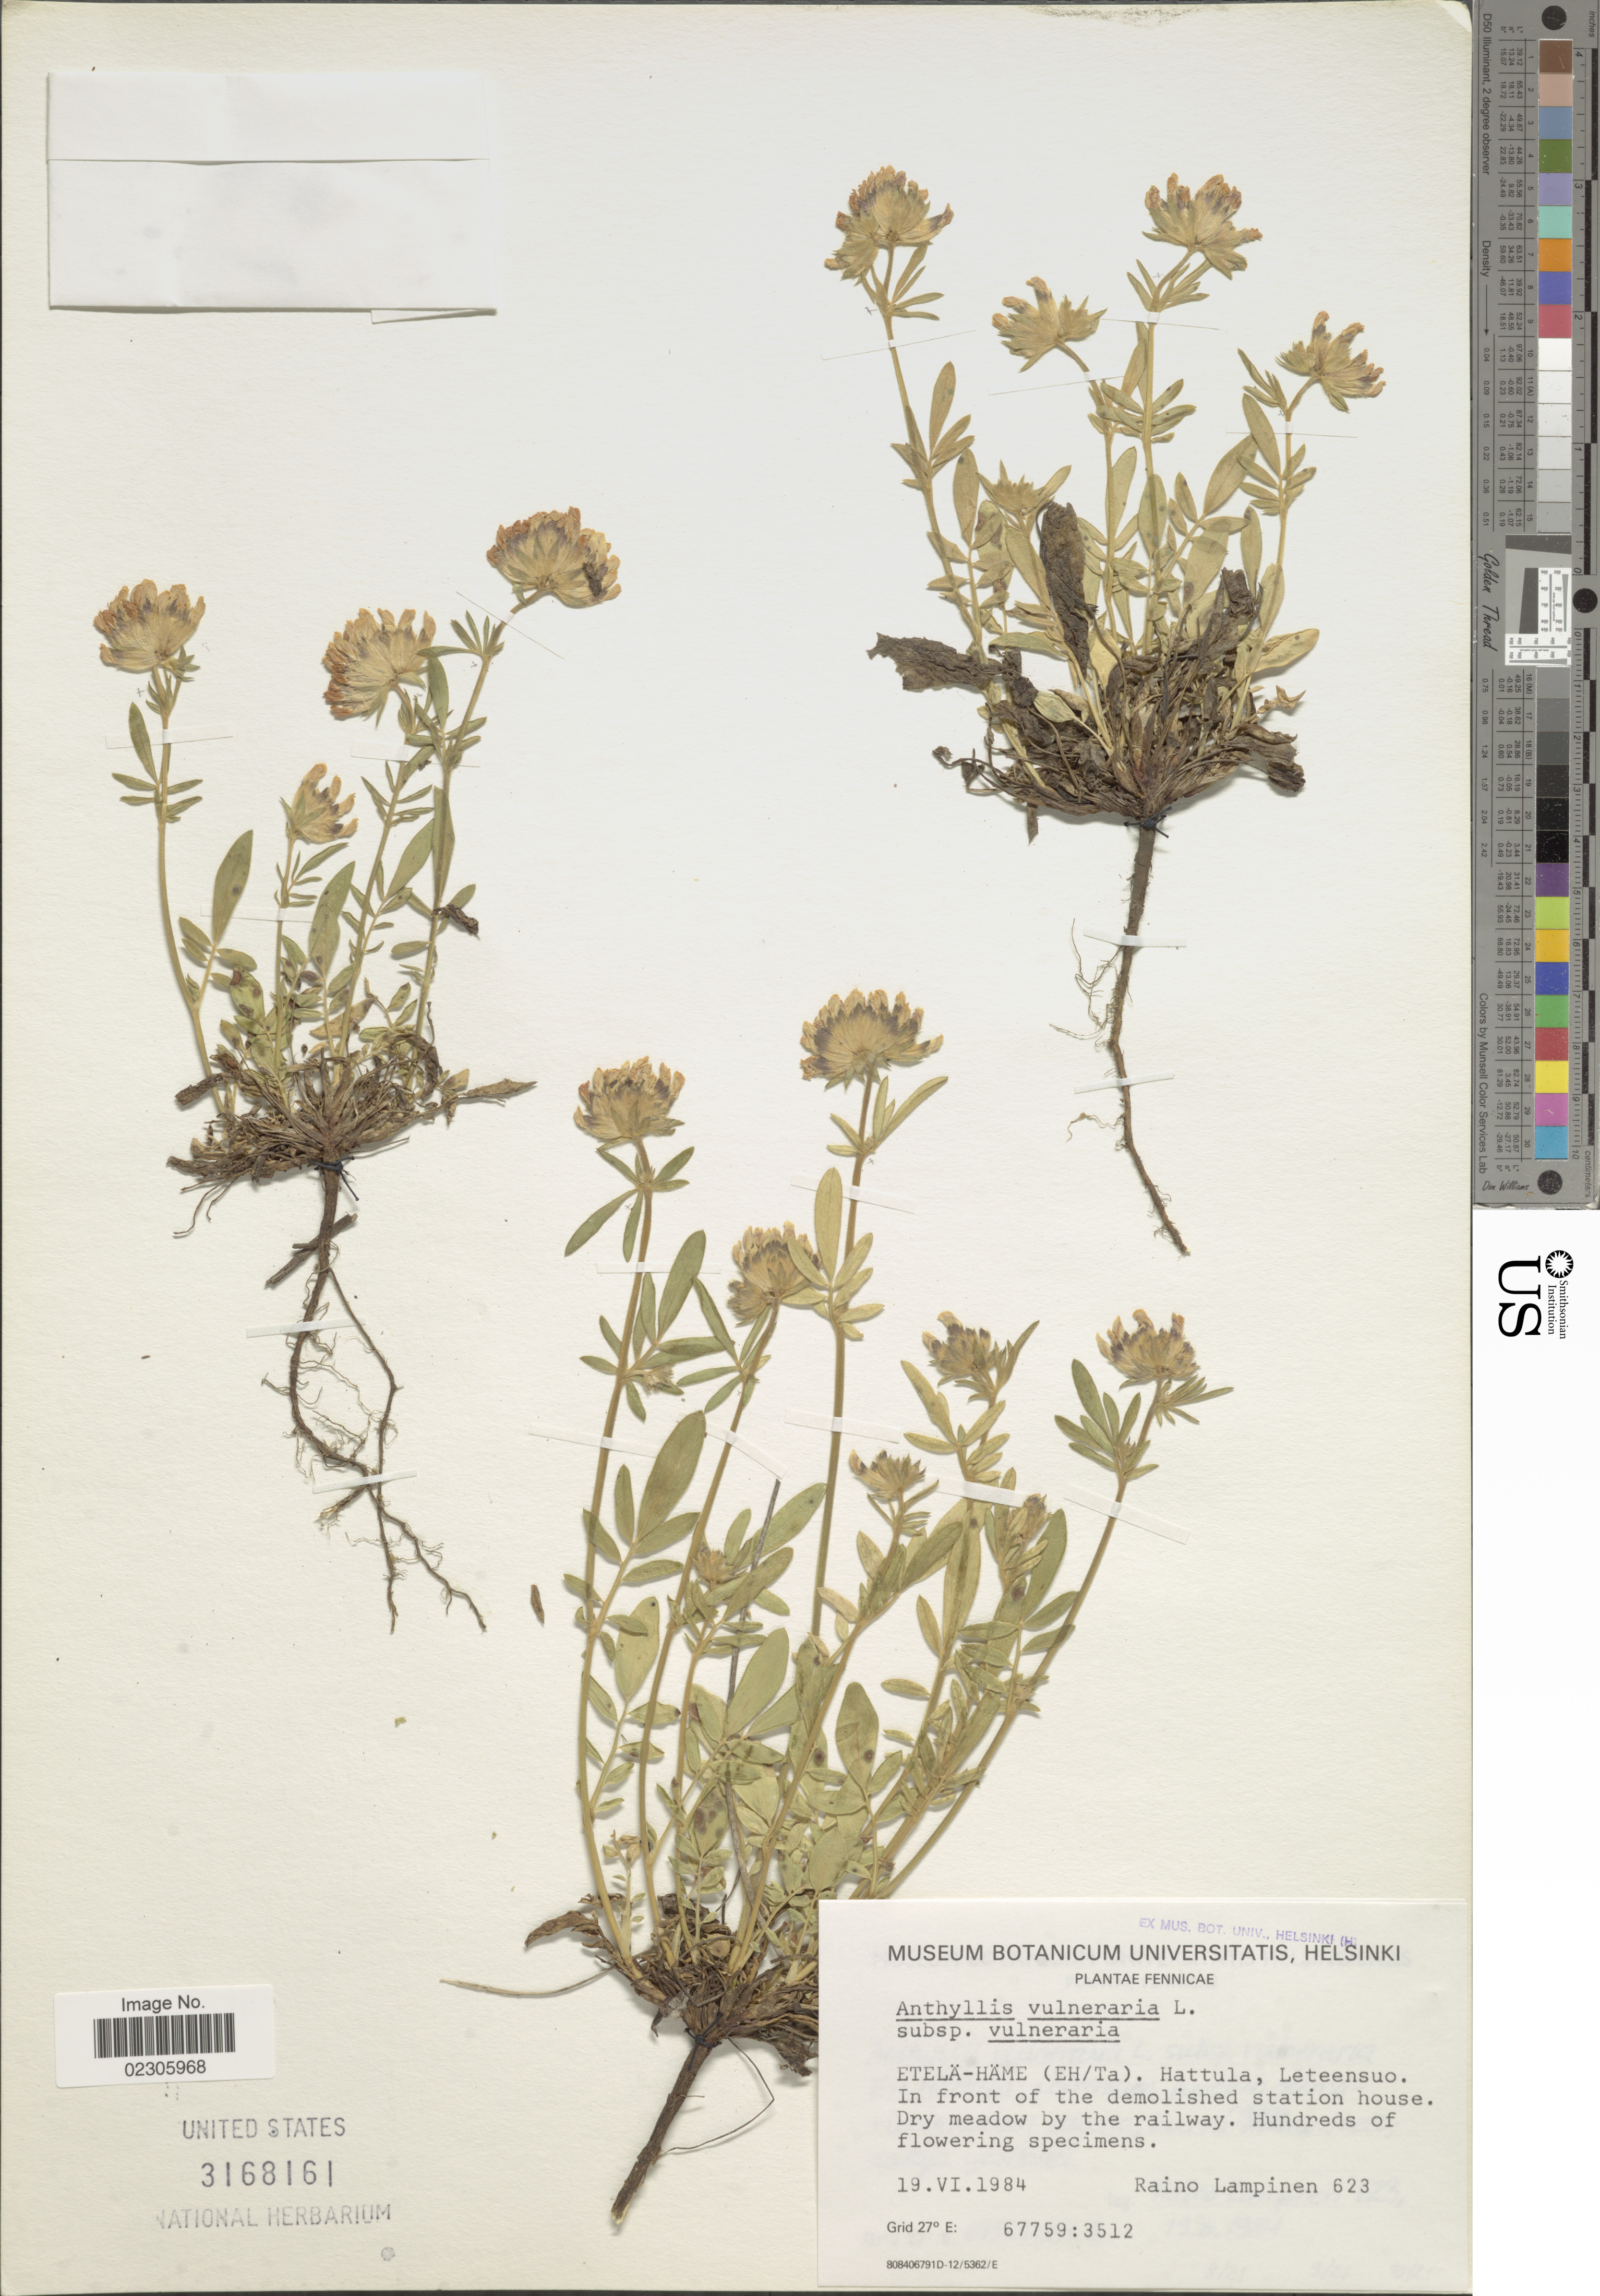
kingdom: Plantae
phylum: Tracheophyta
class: Magnoliopsida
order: Fabales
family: Fabaceae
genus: Anthyllis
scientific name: Anthyllis vulneraria subsp. vulneraria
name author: L.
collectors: R. Lampinen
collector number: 623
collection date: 1984-06-19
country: Finland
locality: Fennicae, Etela-Hame (Eh/Ta), Hattula, Leteensuo, in front of the demolished station house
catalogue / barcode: US 3168161